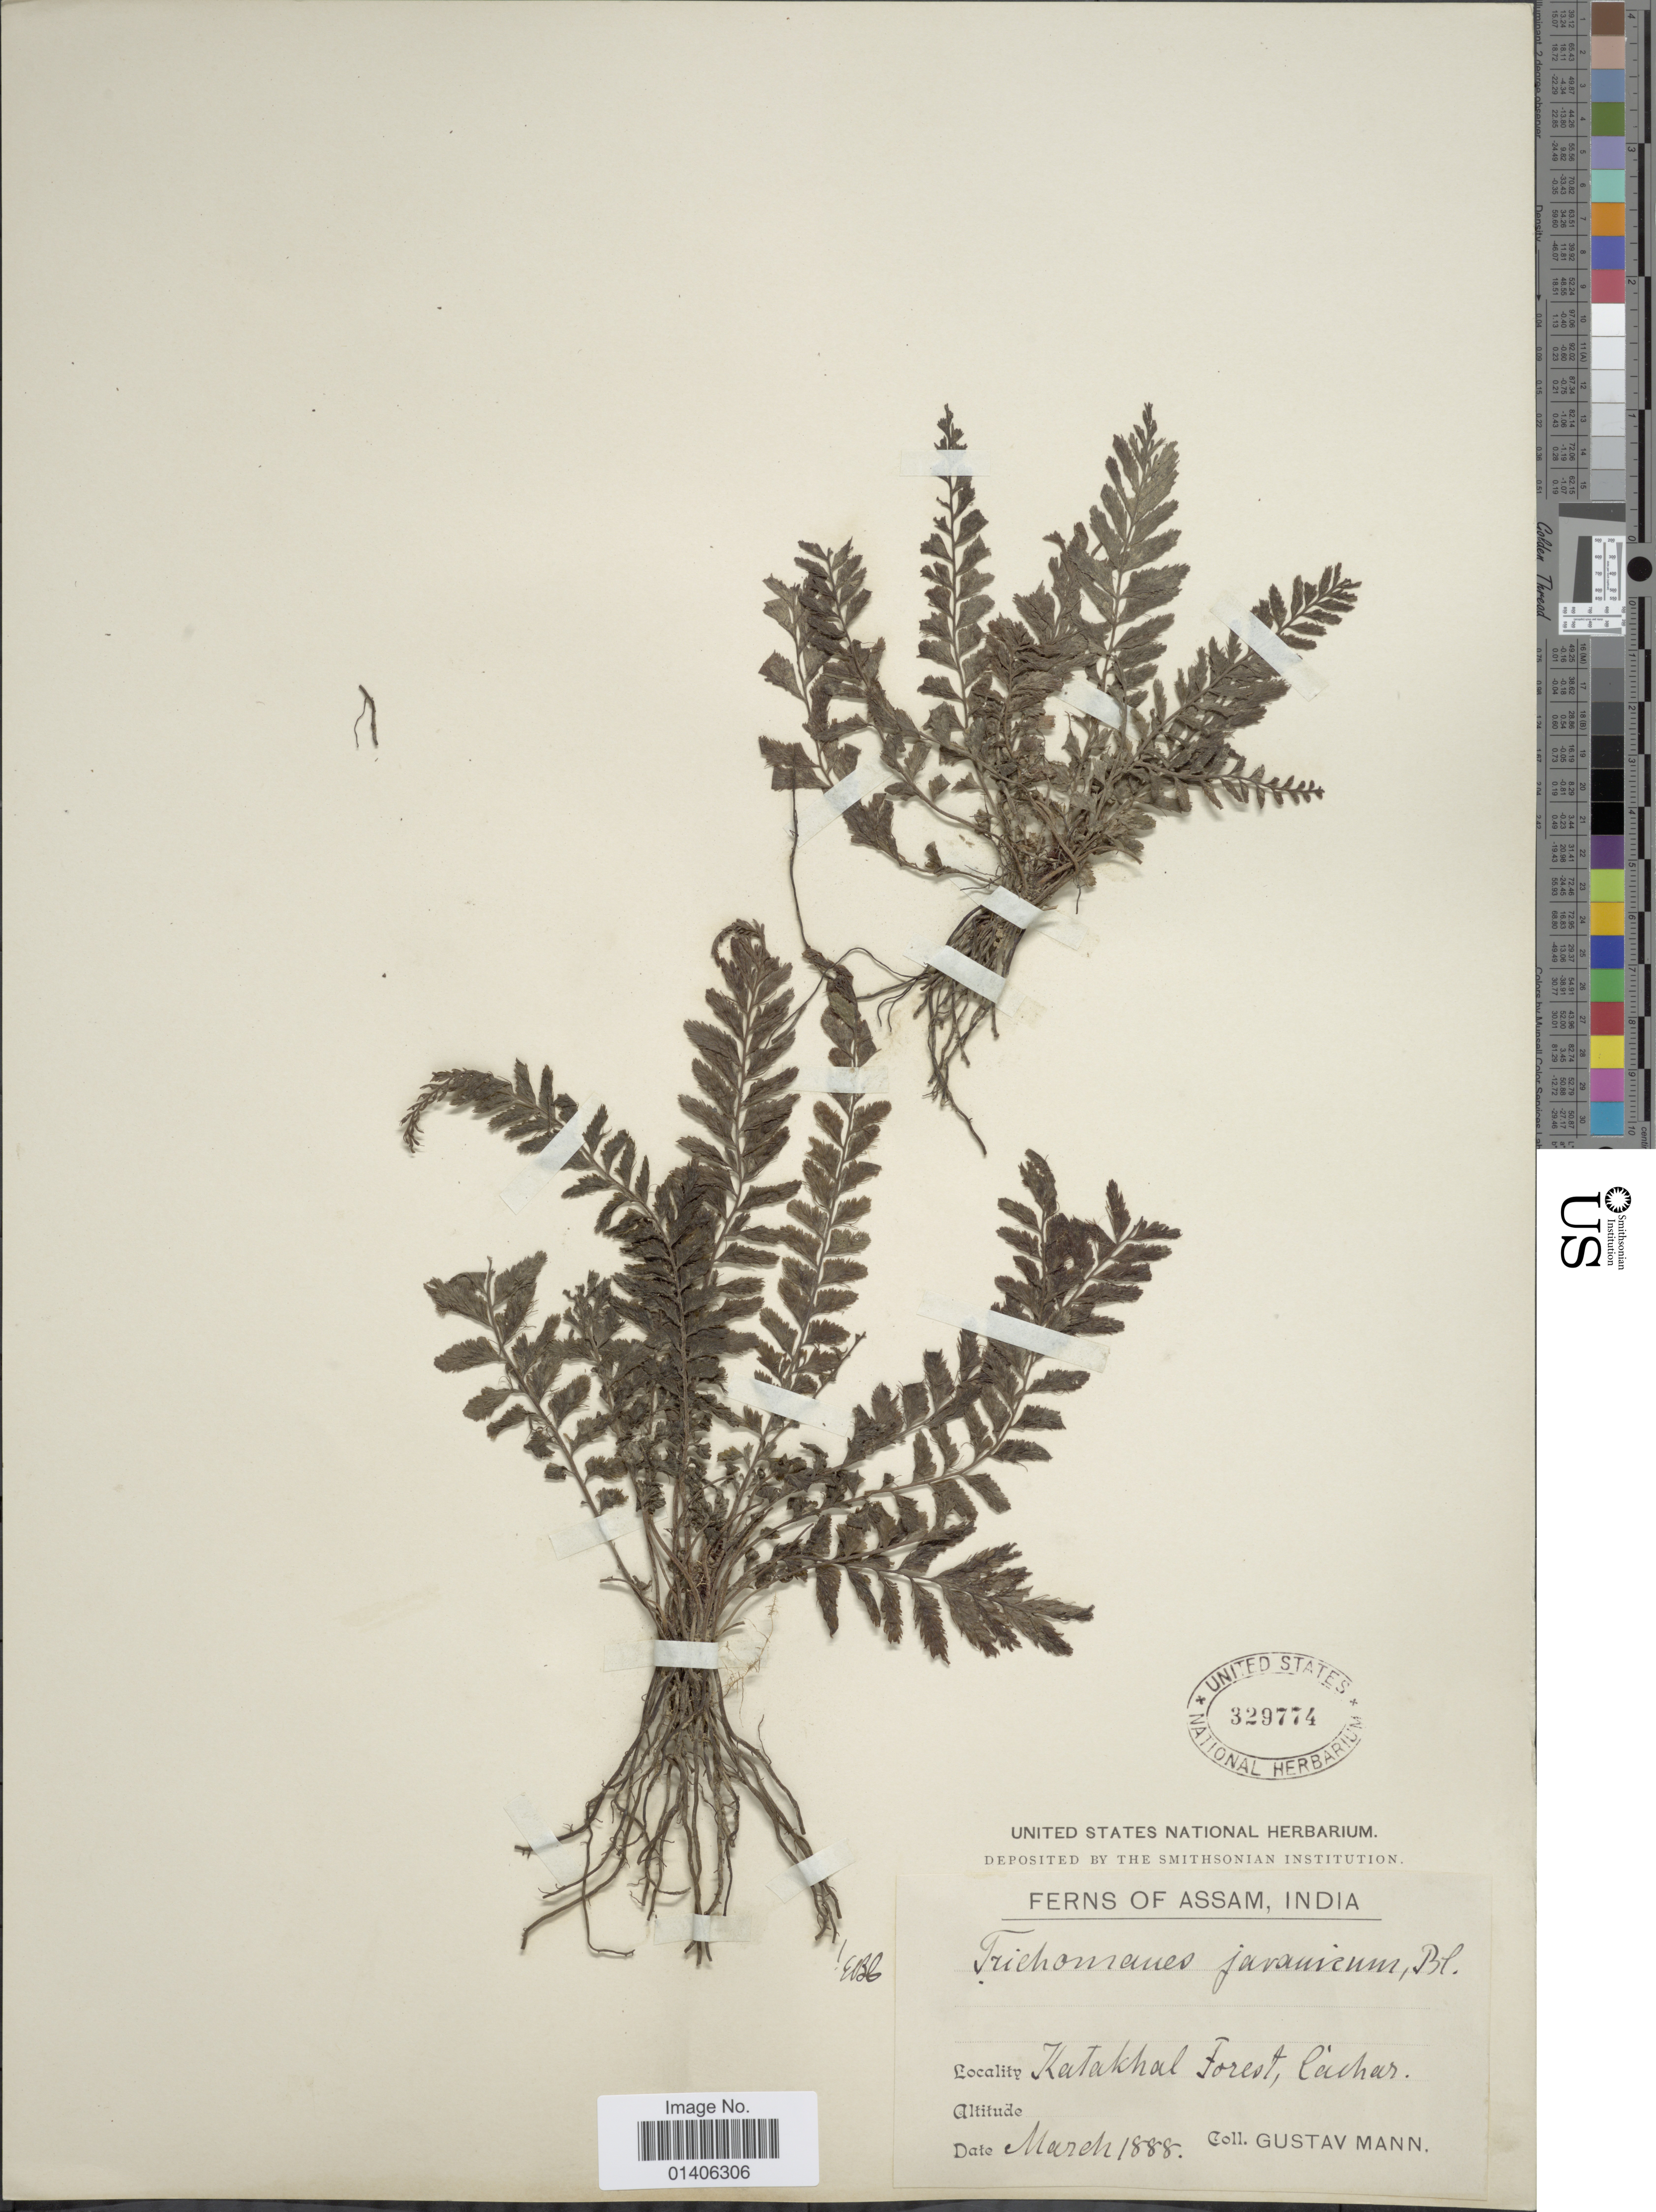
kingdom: Plantae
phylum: Tracheophyta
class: Polypodiopsida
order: Hymenophyllales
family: Hymenophyllaceae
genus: Cephalomanes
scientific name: Cephalomanes javanicum var. javanicum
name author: C. Presl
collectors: G. Mann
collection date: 1888-03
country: India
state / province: Assam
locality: Katakhal Forest, Cachar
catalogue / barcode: US 329774